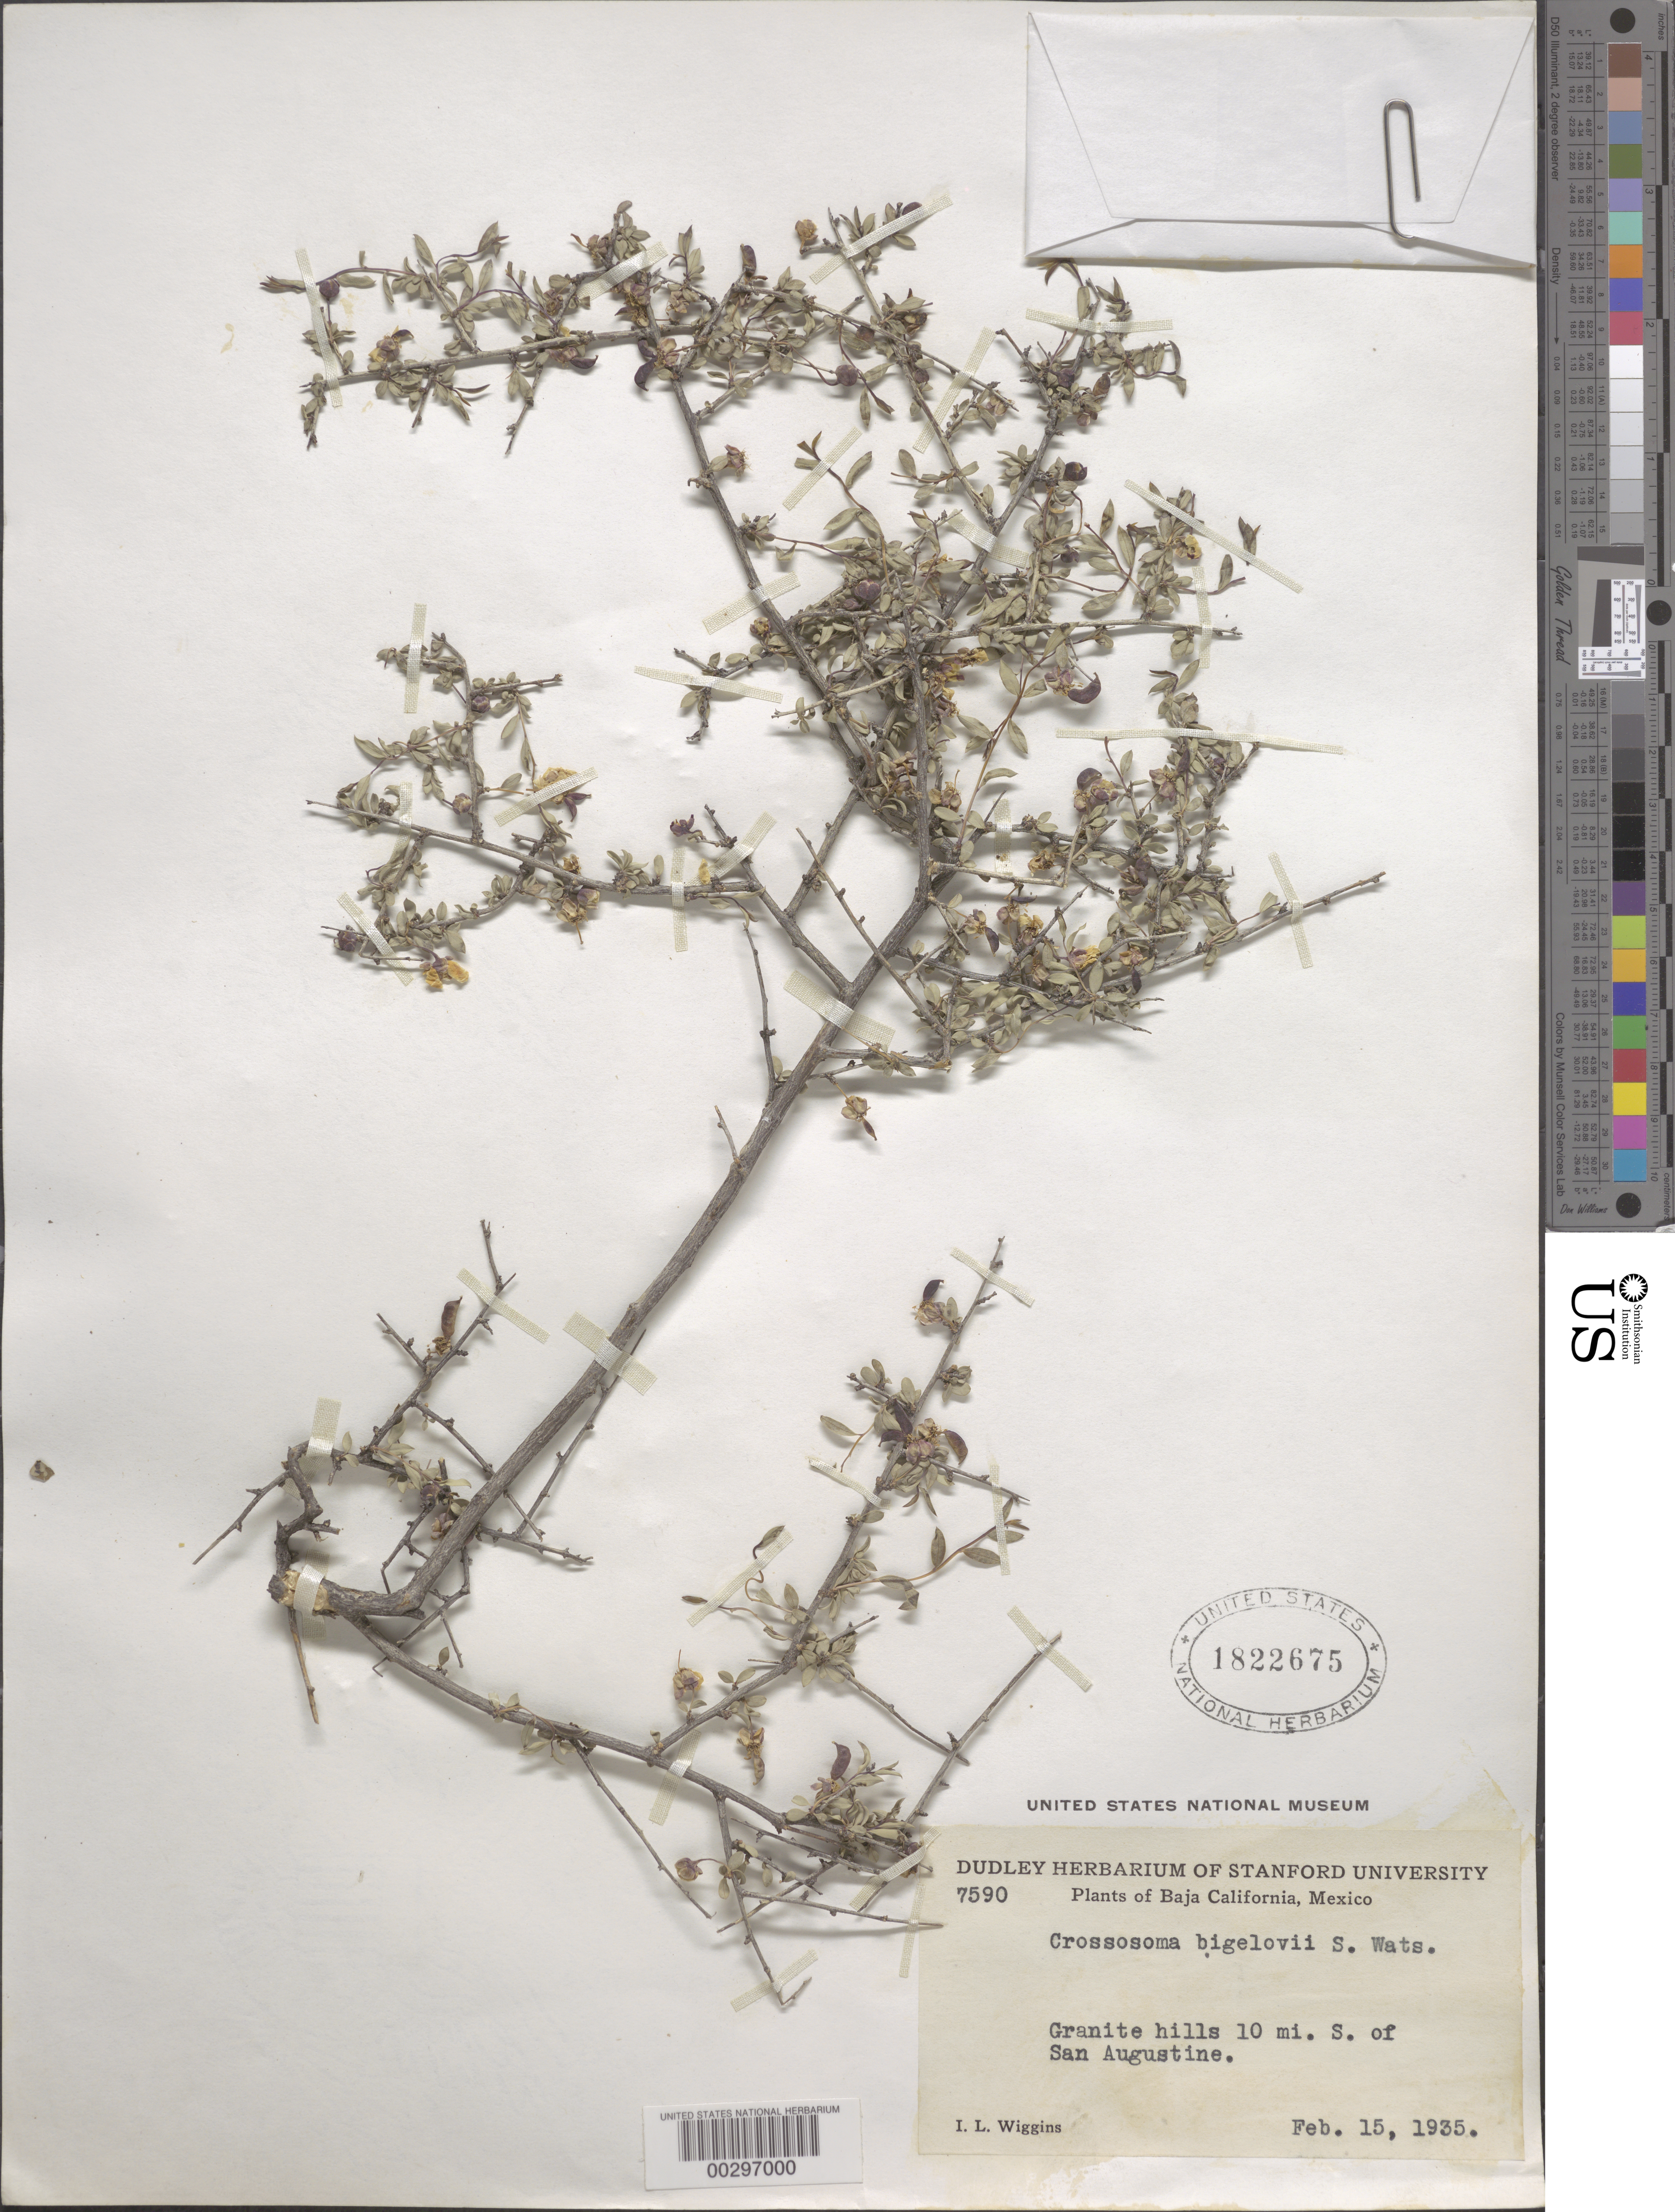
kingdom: Plantae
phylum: Tracheophyta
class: Magnoliopsida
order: Crossosomatales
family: Crossosomataceae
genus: Crossosoma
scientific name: Crossosoma bigelovii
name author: S. Watson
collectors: I. L. Wiggins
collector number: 7590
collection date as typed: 15 Feb 1935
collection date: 1935-02-15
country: Mexico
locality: Lower california, S of san augustine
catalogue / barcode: US 1822675